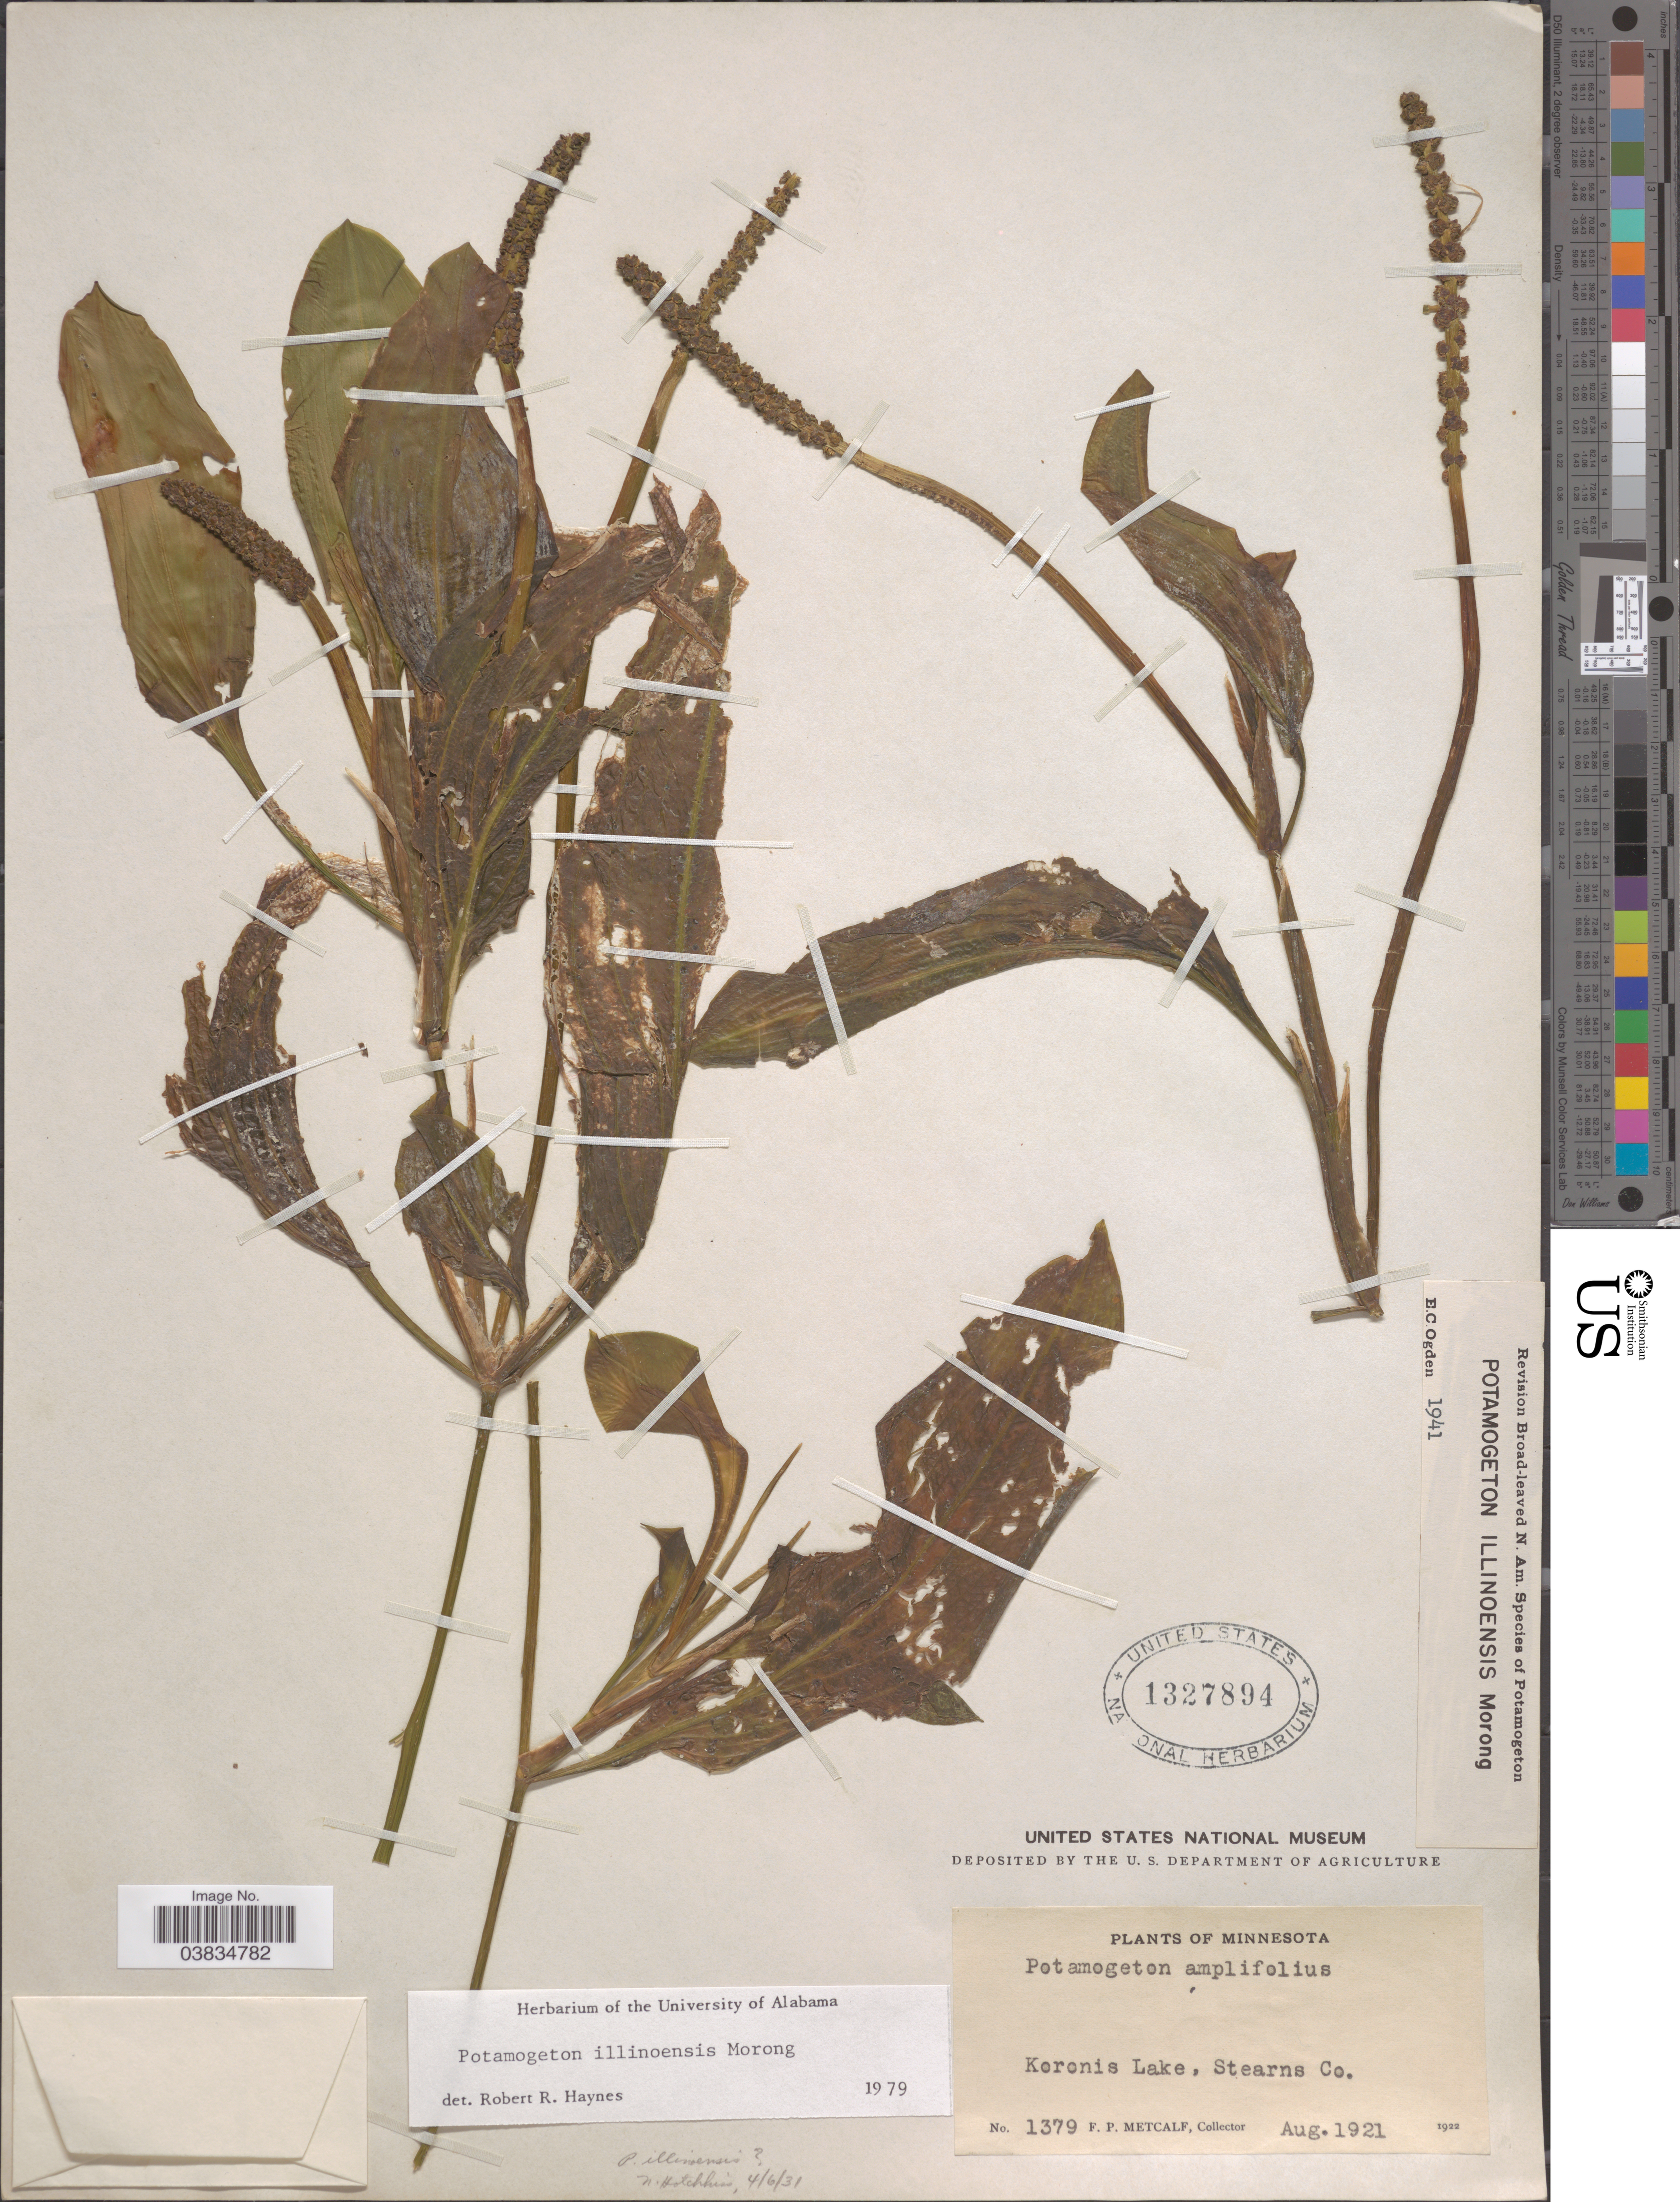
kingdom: Plantae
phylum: Tracheophyta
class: Liliopsida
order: Alismatales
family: Potamogetonaceae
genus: Potamogeton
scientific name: Potamogeton illinoensis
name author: Morong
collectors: F. Metcalf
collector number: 1379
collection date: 1921-08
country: United States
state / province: Minnesota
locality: Koronis Lake, Stearns Co.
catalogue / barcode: US 1327894